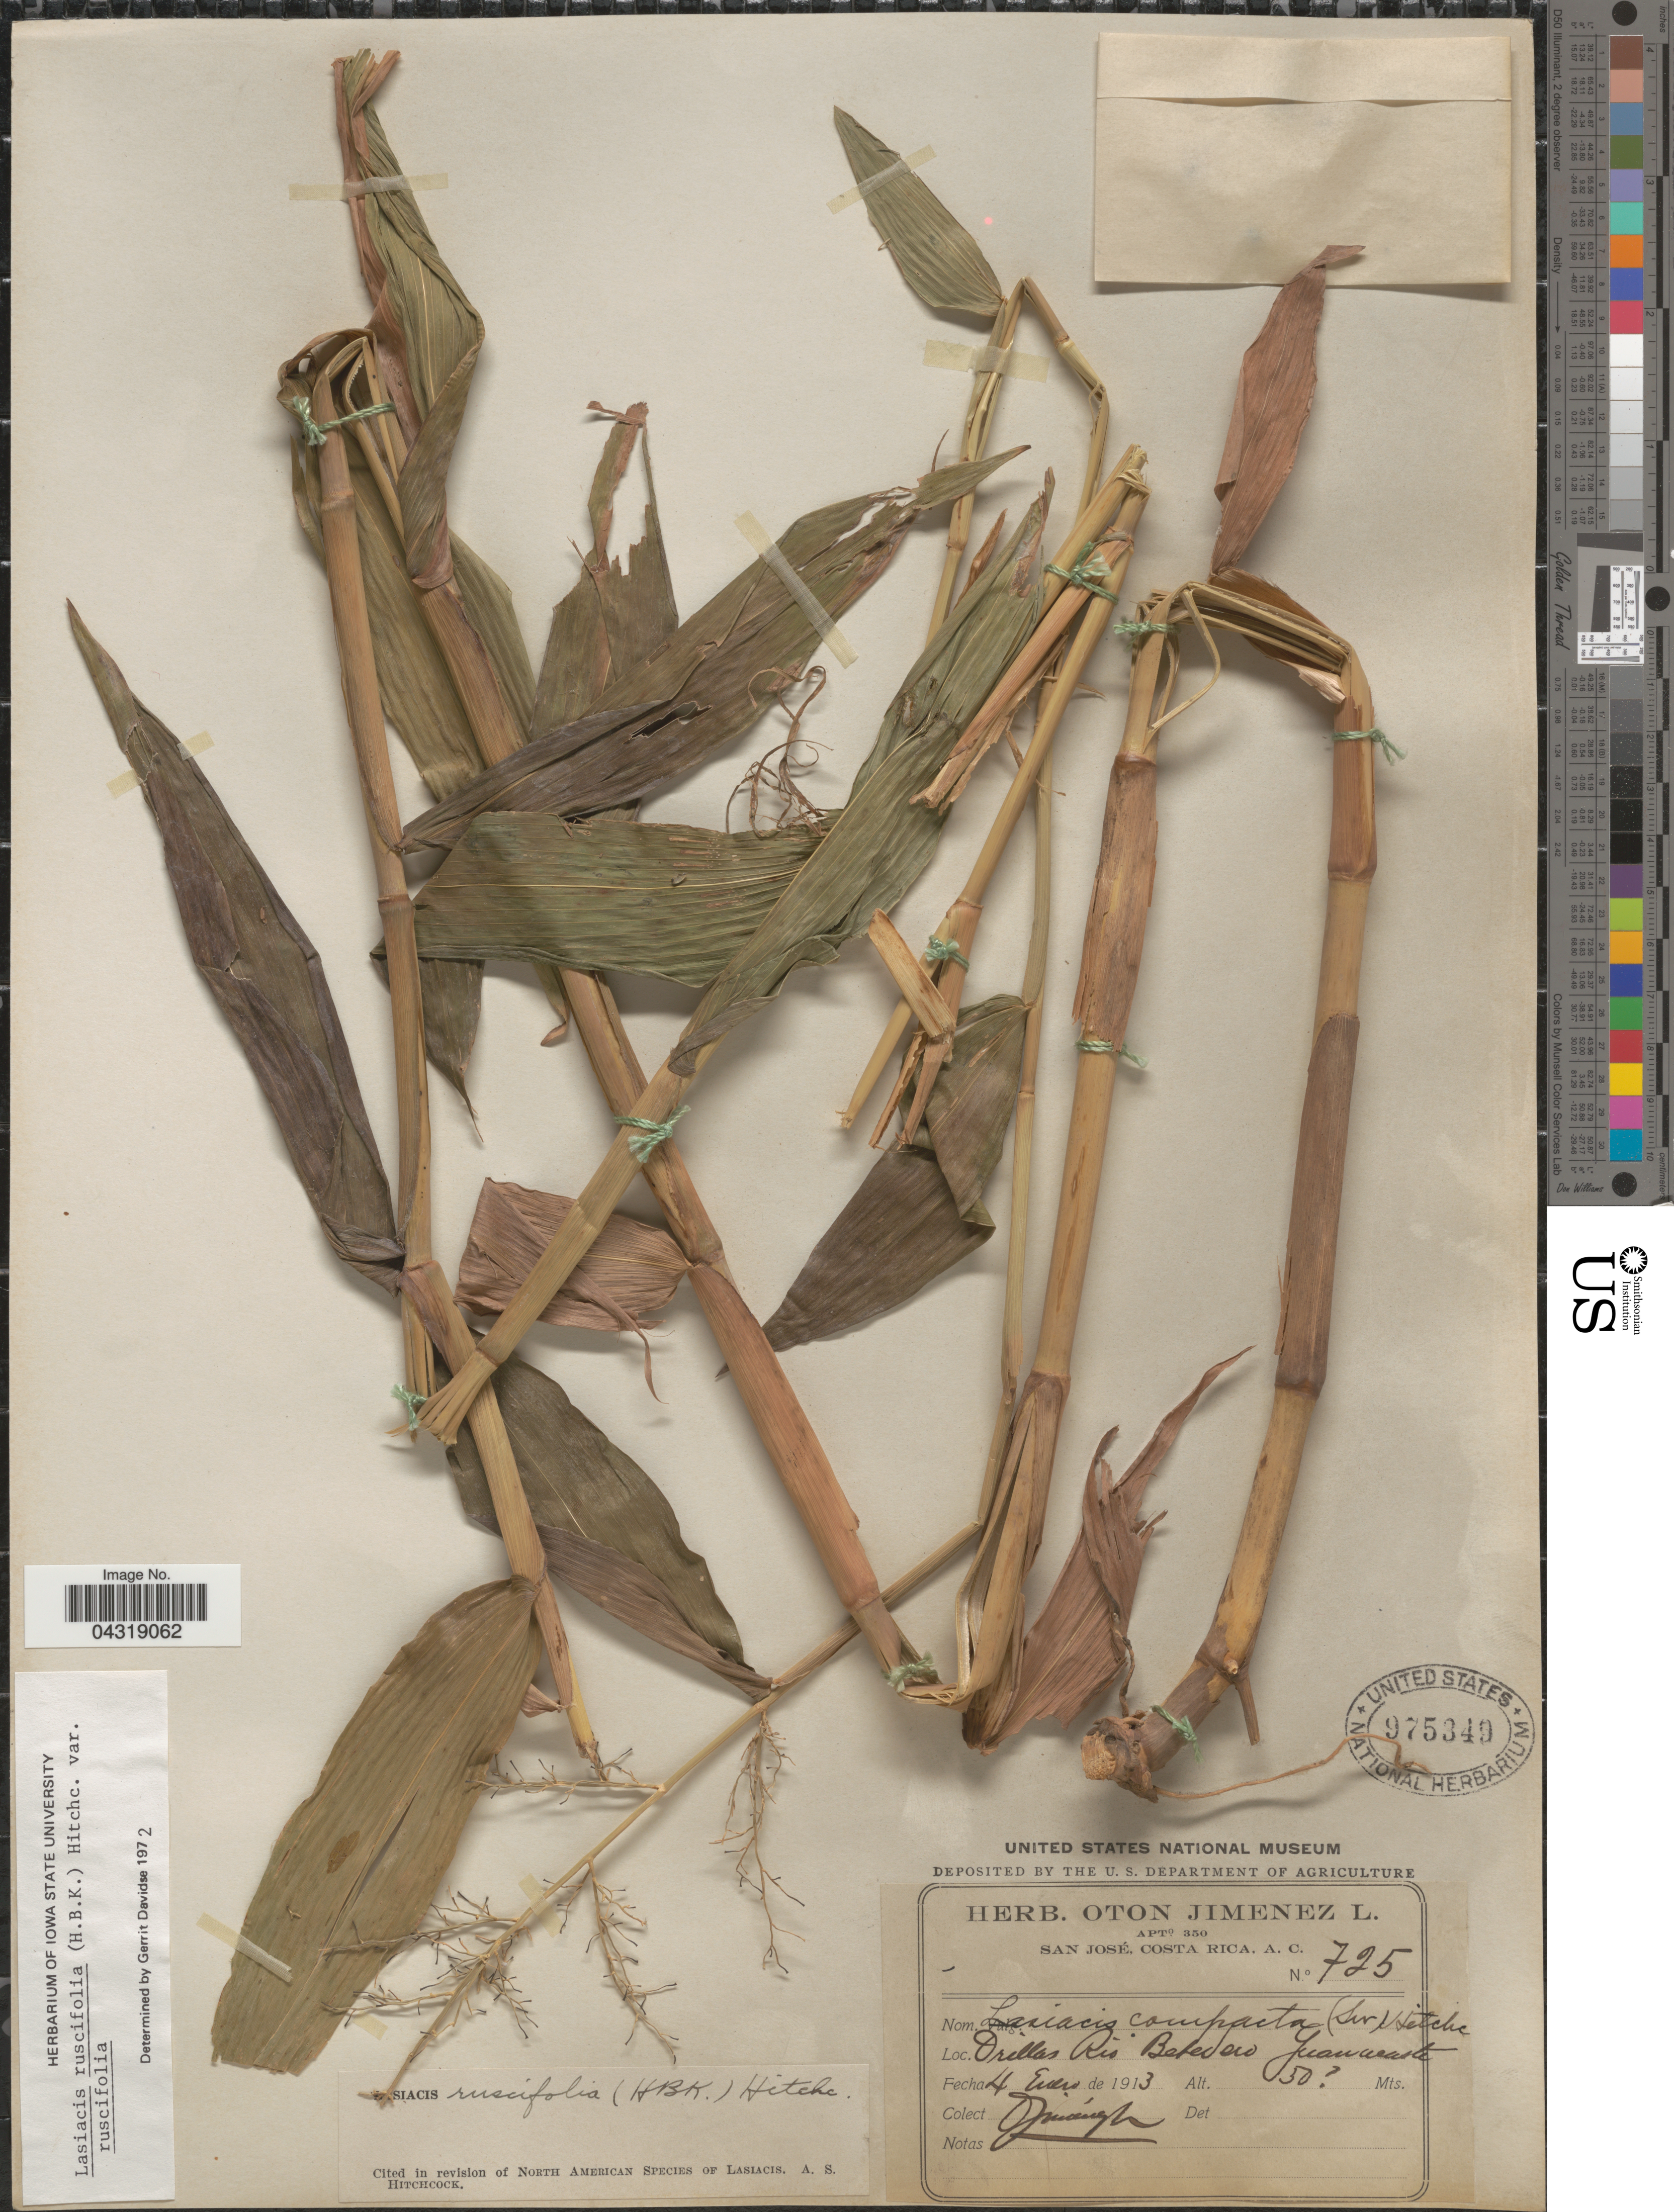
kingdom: Plantae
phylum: Tracheophyta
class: Liliopsida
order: Poales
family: Poaceae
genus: Lasiacis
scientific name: Lasiacis ruscifolia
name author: (Kunth) Hitchc.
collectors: O. Jiménez L.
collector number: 725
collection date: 1913-01-04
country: Costa Rica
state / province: Guanacaste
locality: Orillas Rio Bebedero.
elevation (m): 50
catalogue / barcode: US 975349